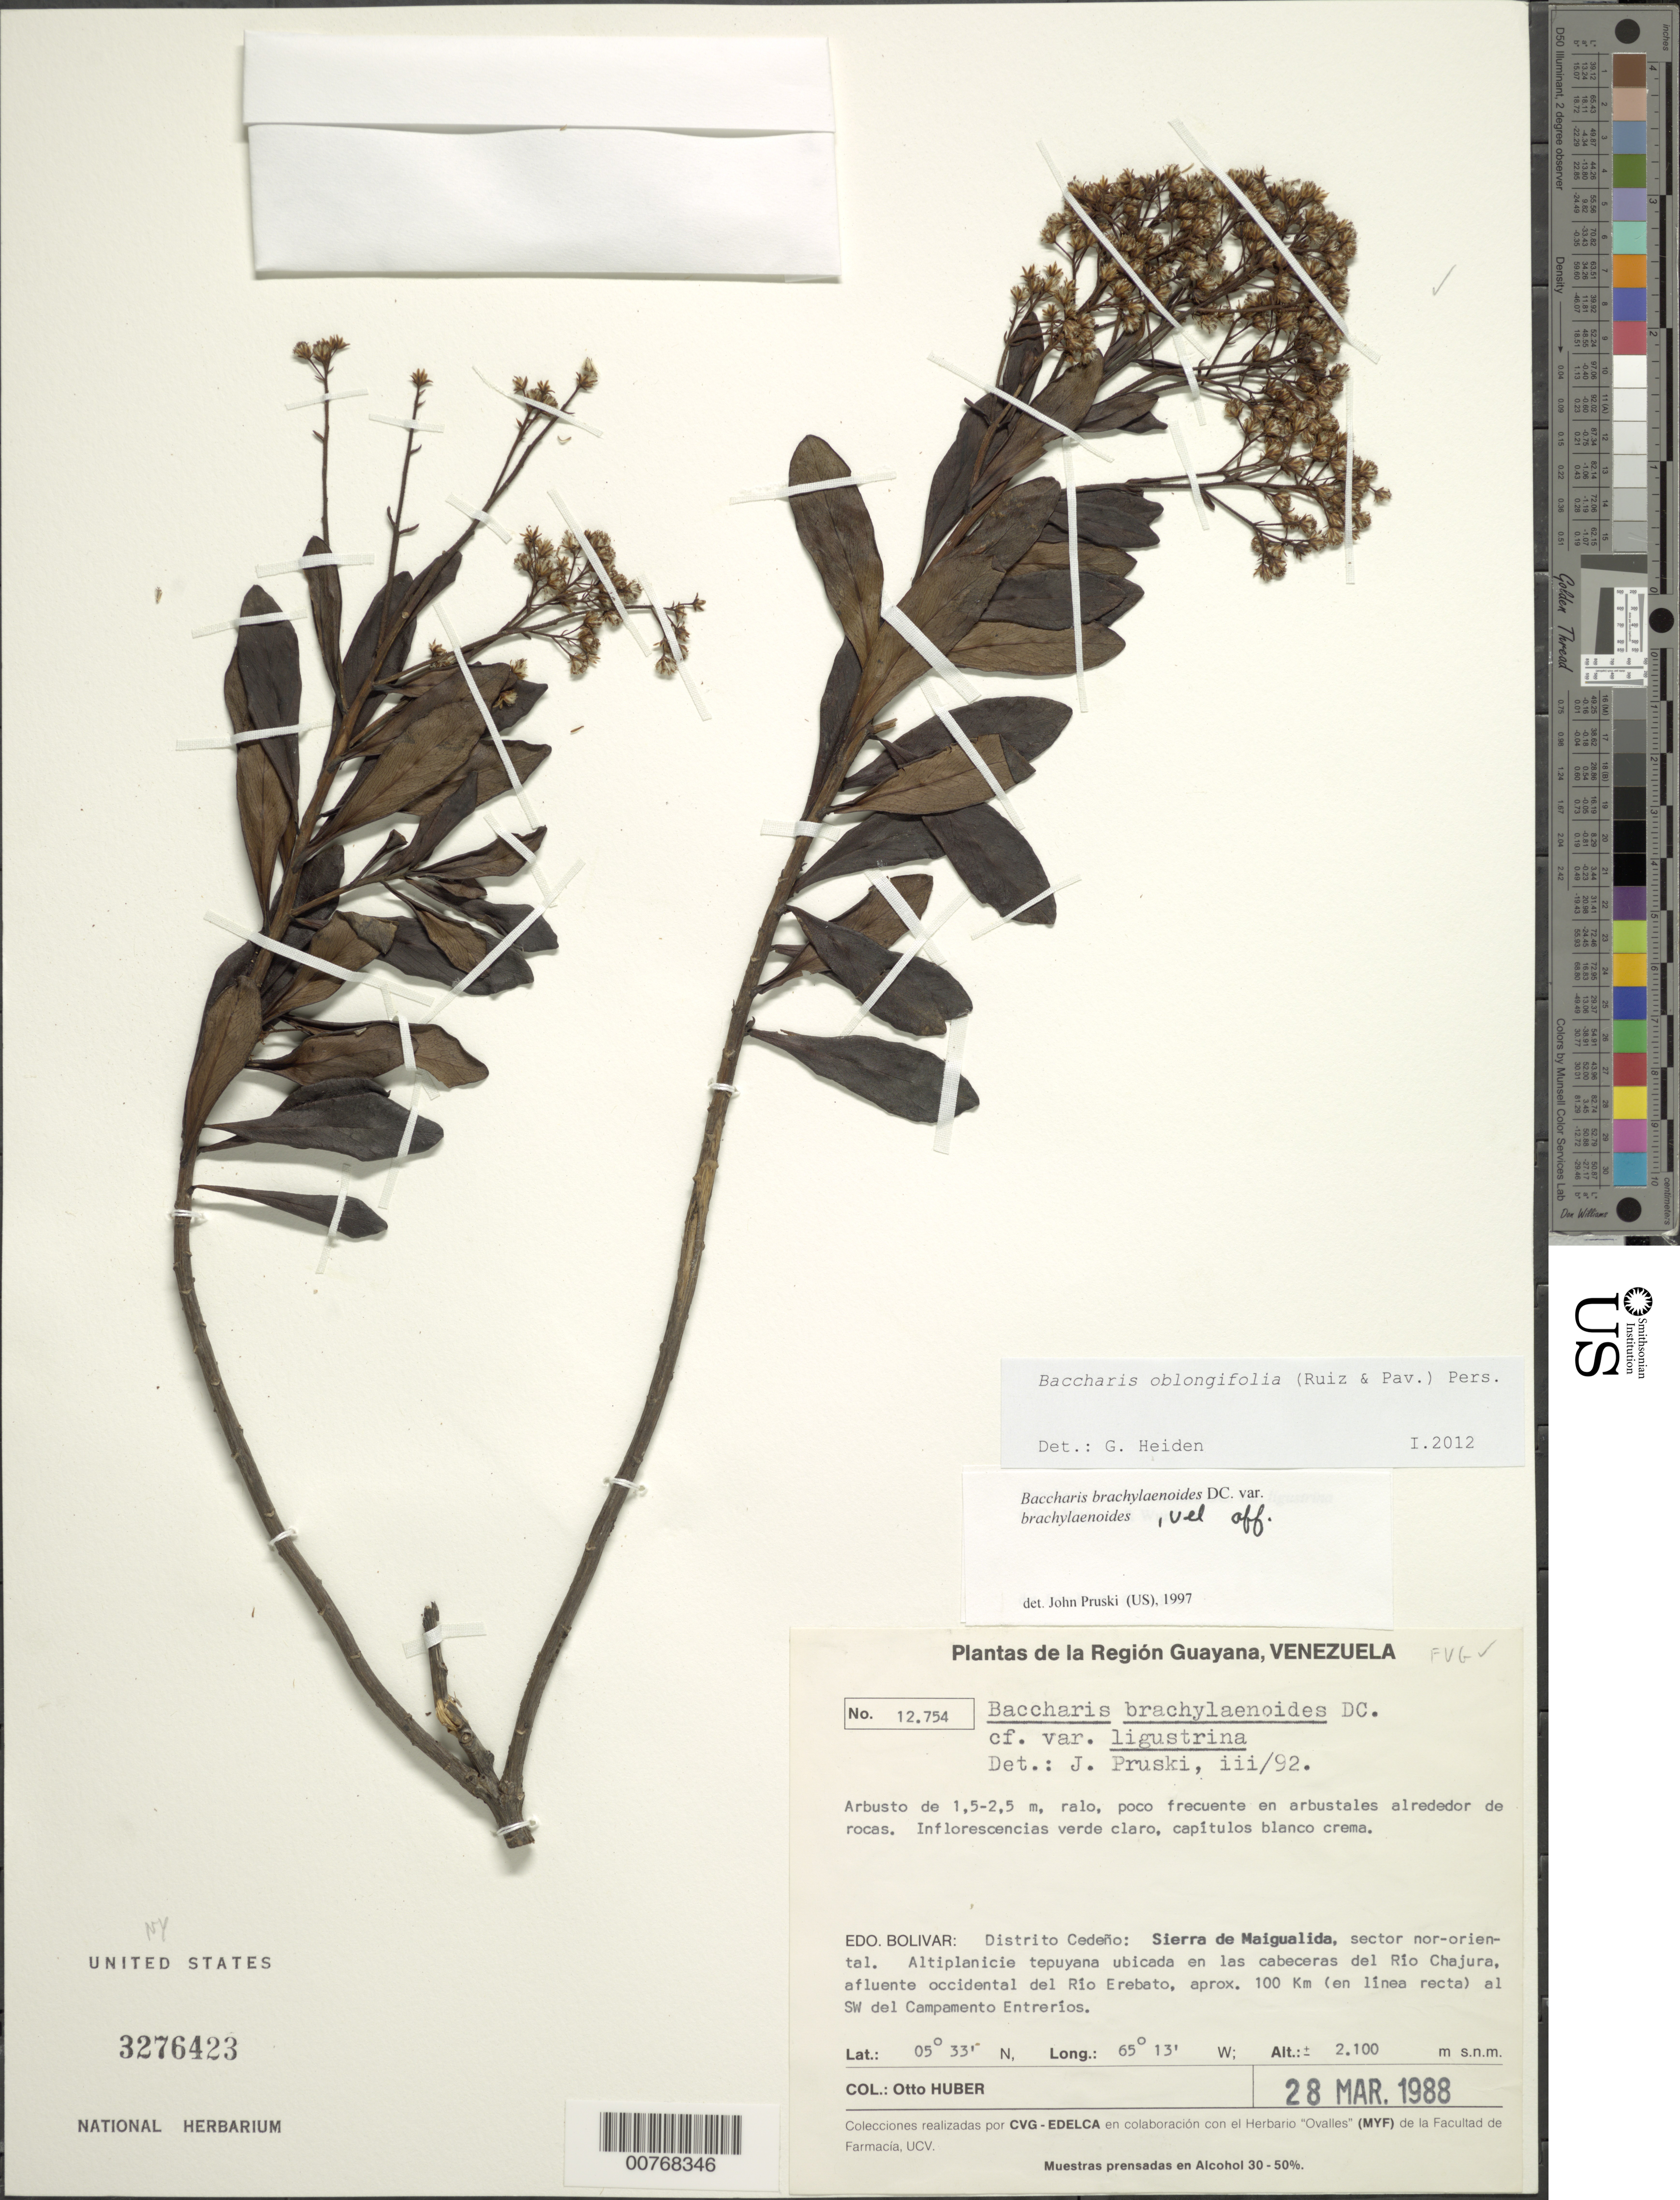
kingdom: Plantae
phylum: Tracheophyta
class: Magnoliopsida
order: Asterales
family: Asteraceae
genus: Baccharis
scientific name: Baccharis oblongifolia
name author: (Ruiz & Pav.) Pers.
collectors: O. Huber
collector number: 12754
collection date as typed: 28-Mar-88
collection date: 1988-03-28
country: Venezuela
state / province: Bolívar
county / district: Cedeño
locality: Sierra de Maigualida, sector nor-oriental, cabeceras del Río Chajura, afluente occidental del Río Erebato, aprox. 100 km al SW del Campamento EntreRíos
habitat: Shrubs around rocks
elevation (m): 2100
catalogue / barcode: US 3276423